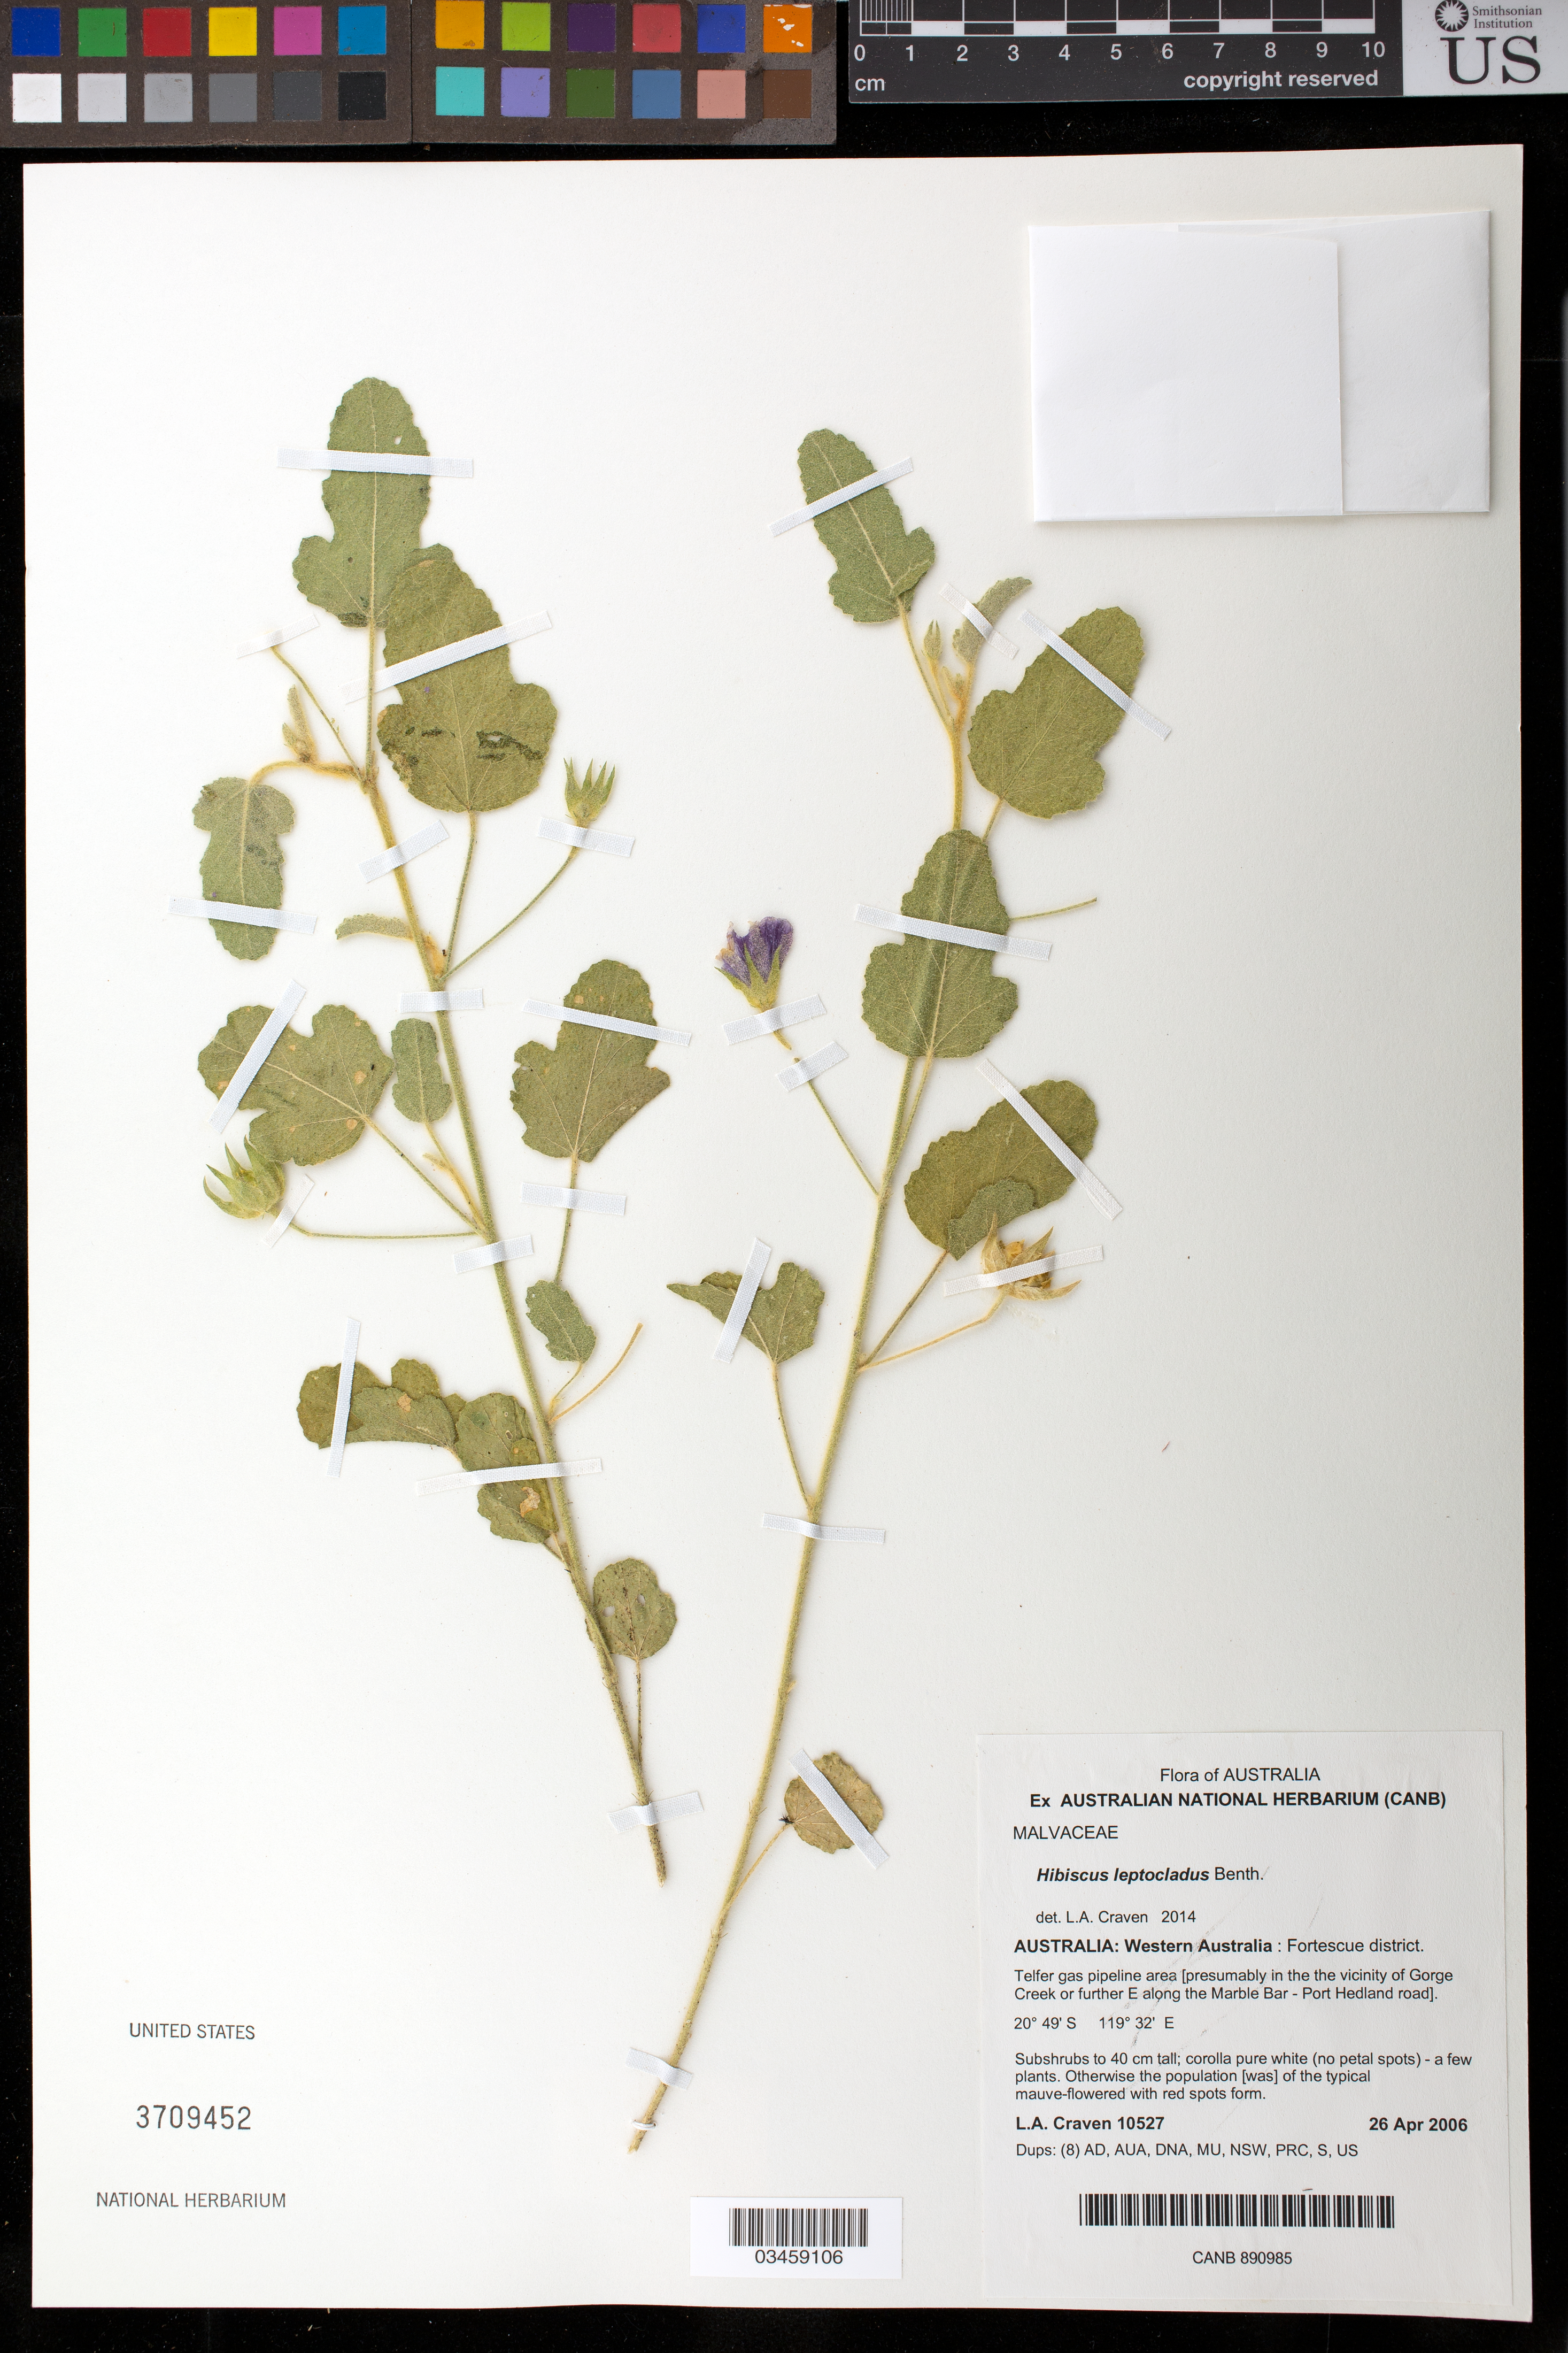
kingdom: Plantae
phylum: Tracheophyta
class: Magnoliopsida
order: Malvales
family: Malvaceae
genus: Hibiscus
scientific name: Hibiscus leptocladus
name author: Benth.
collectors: L. A. Craven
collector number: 10527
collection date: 2006-04-26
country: Australia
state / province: Western Australia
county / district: Fortescue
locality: Telfer gas pipeline area in the vicinity of Gorge Creek or further E along the Marble Bar- Port Hedland road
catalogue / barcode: US 3709452